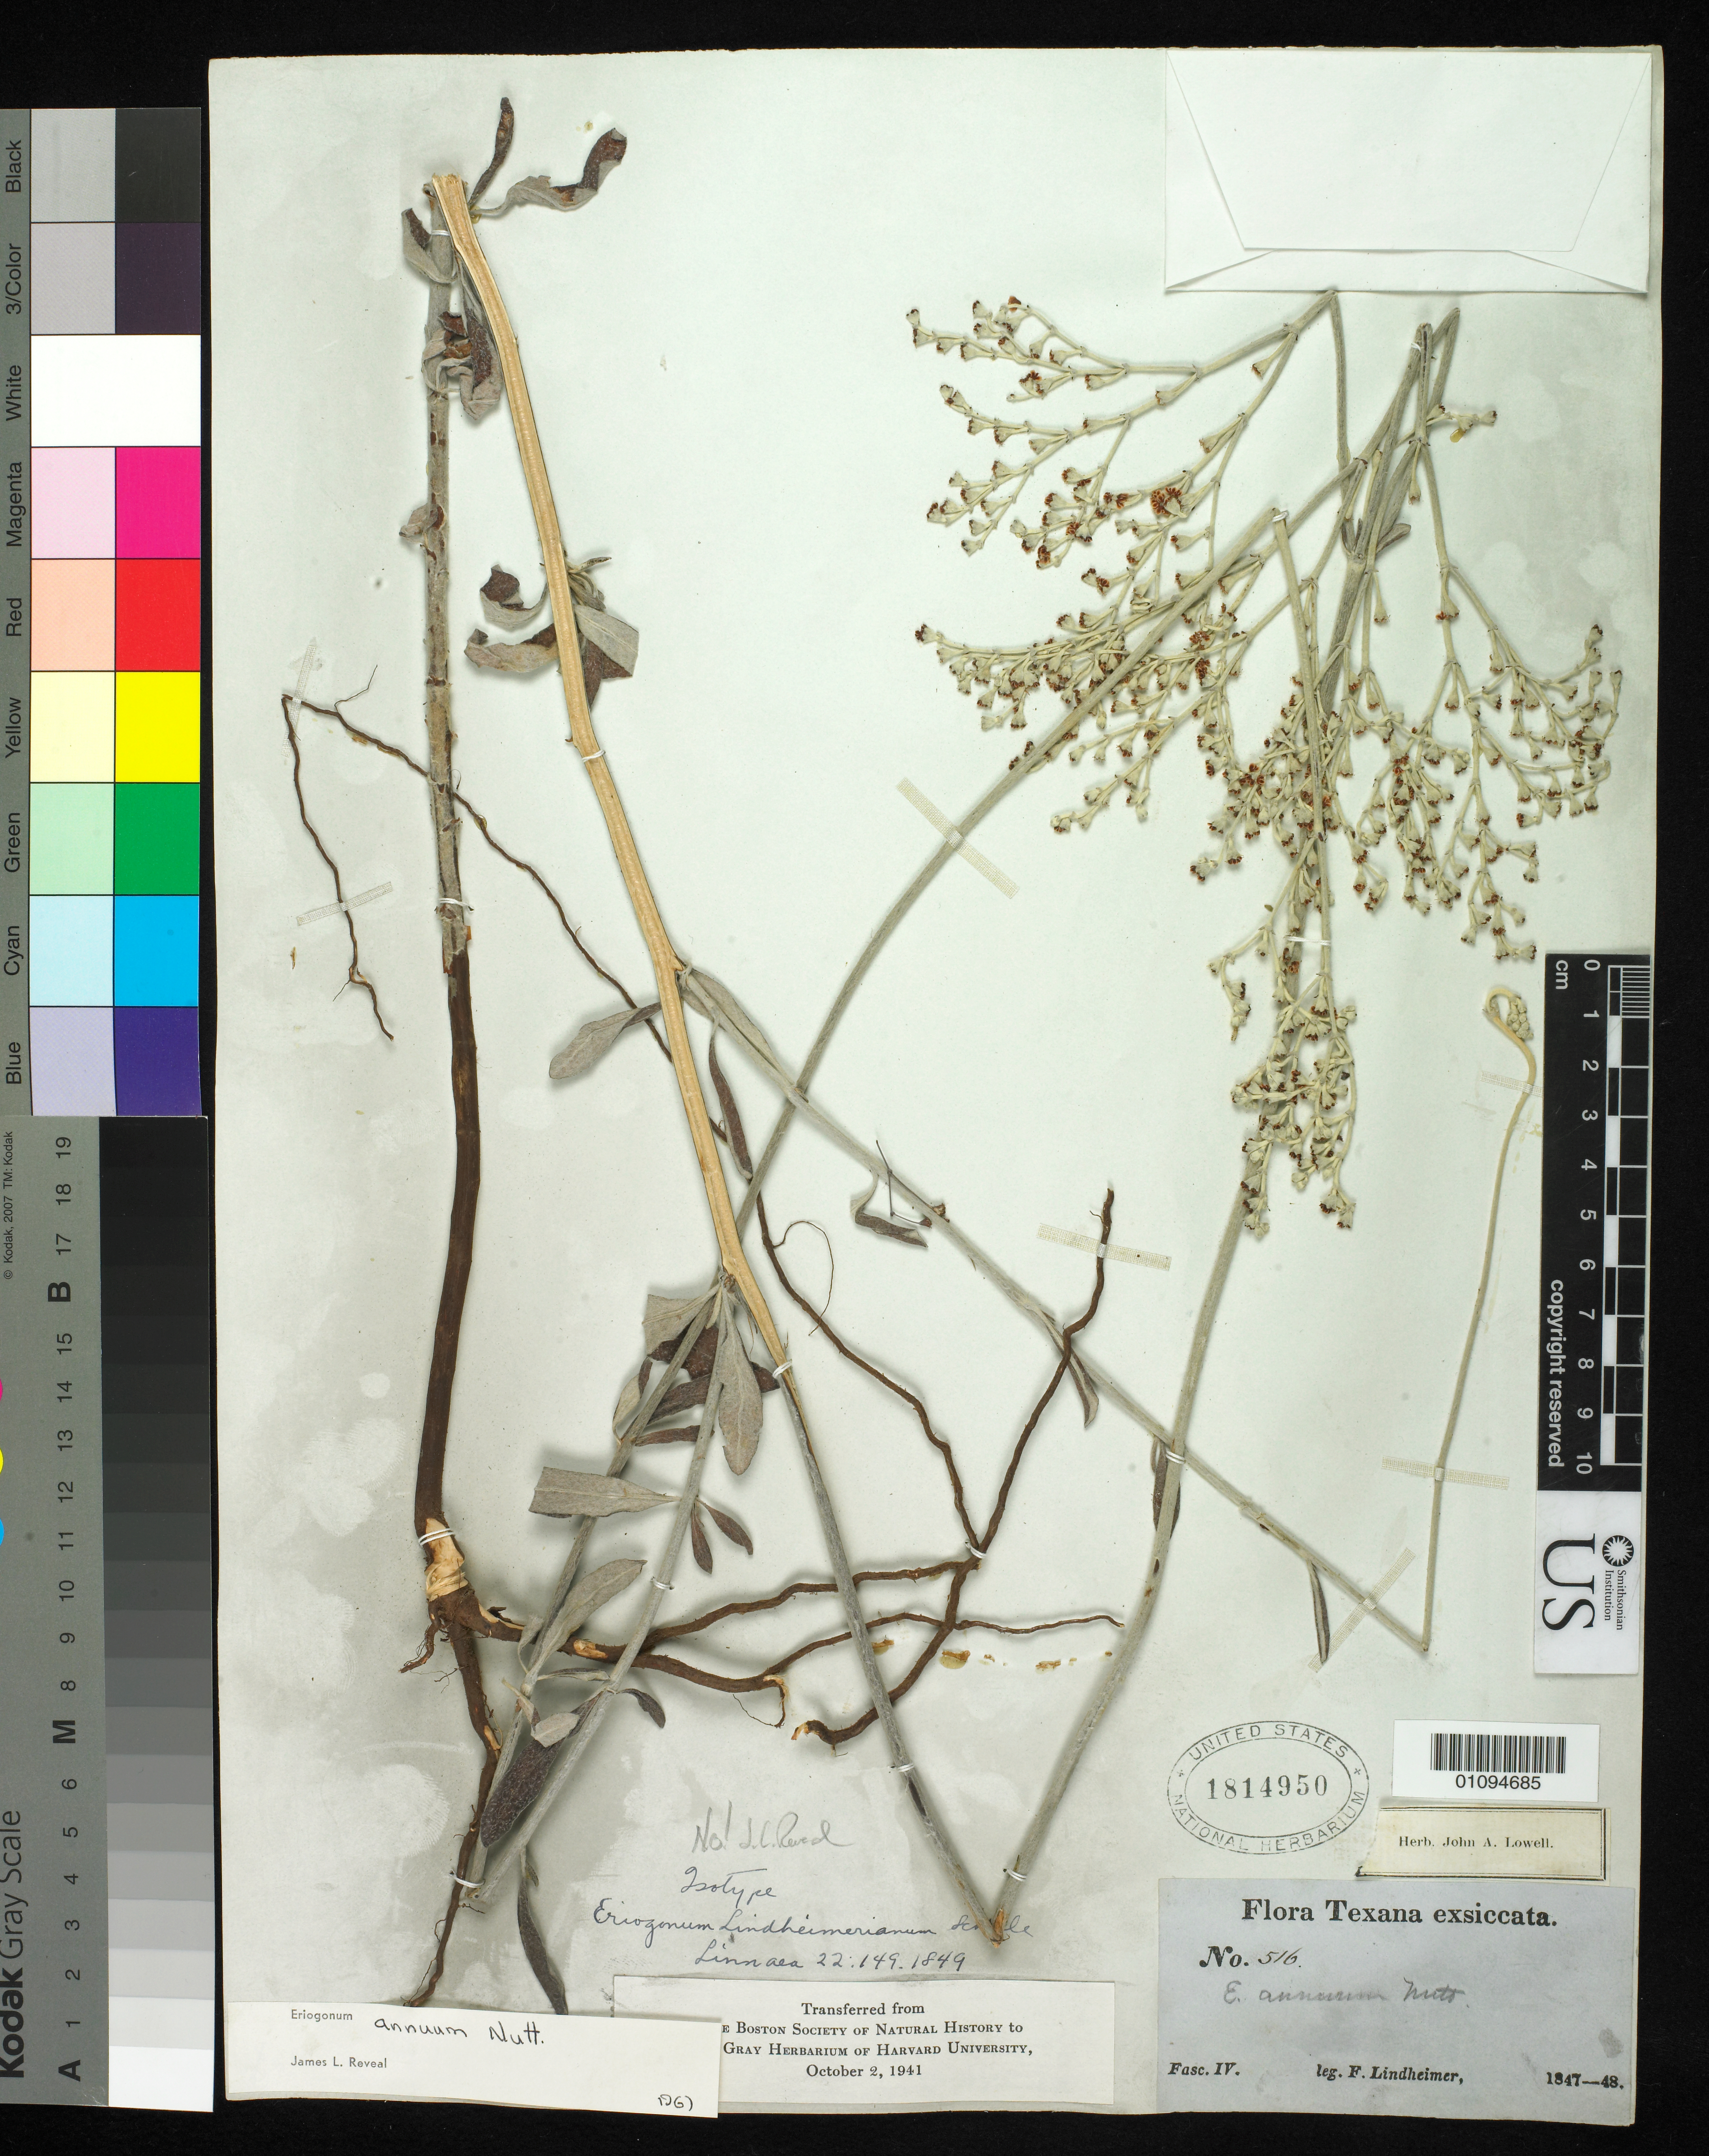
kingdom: Plantae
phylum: Tracheophyta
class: Magnoliopsida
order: Caryophyllales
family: Polygonaceae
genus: Eriogonum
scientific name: Eriogonum lindheimerianum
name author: Scheele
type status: Possible Type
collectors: F. J. Lindheimer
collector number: IV 516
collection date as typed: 1847 to -- --- 1848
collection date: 1847/1848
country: United States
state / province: Texas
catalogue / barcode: US 1814950